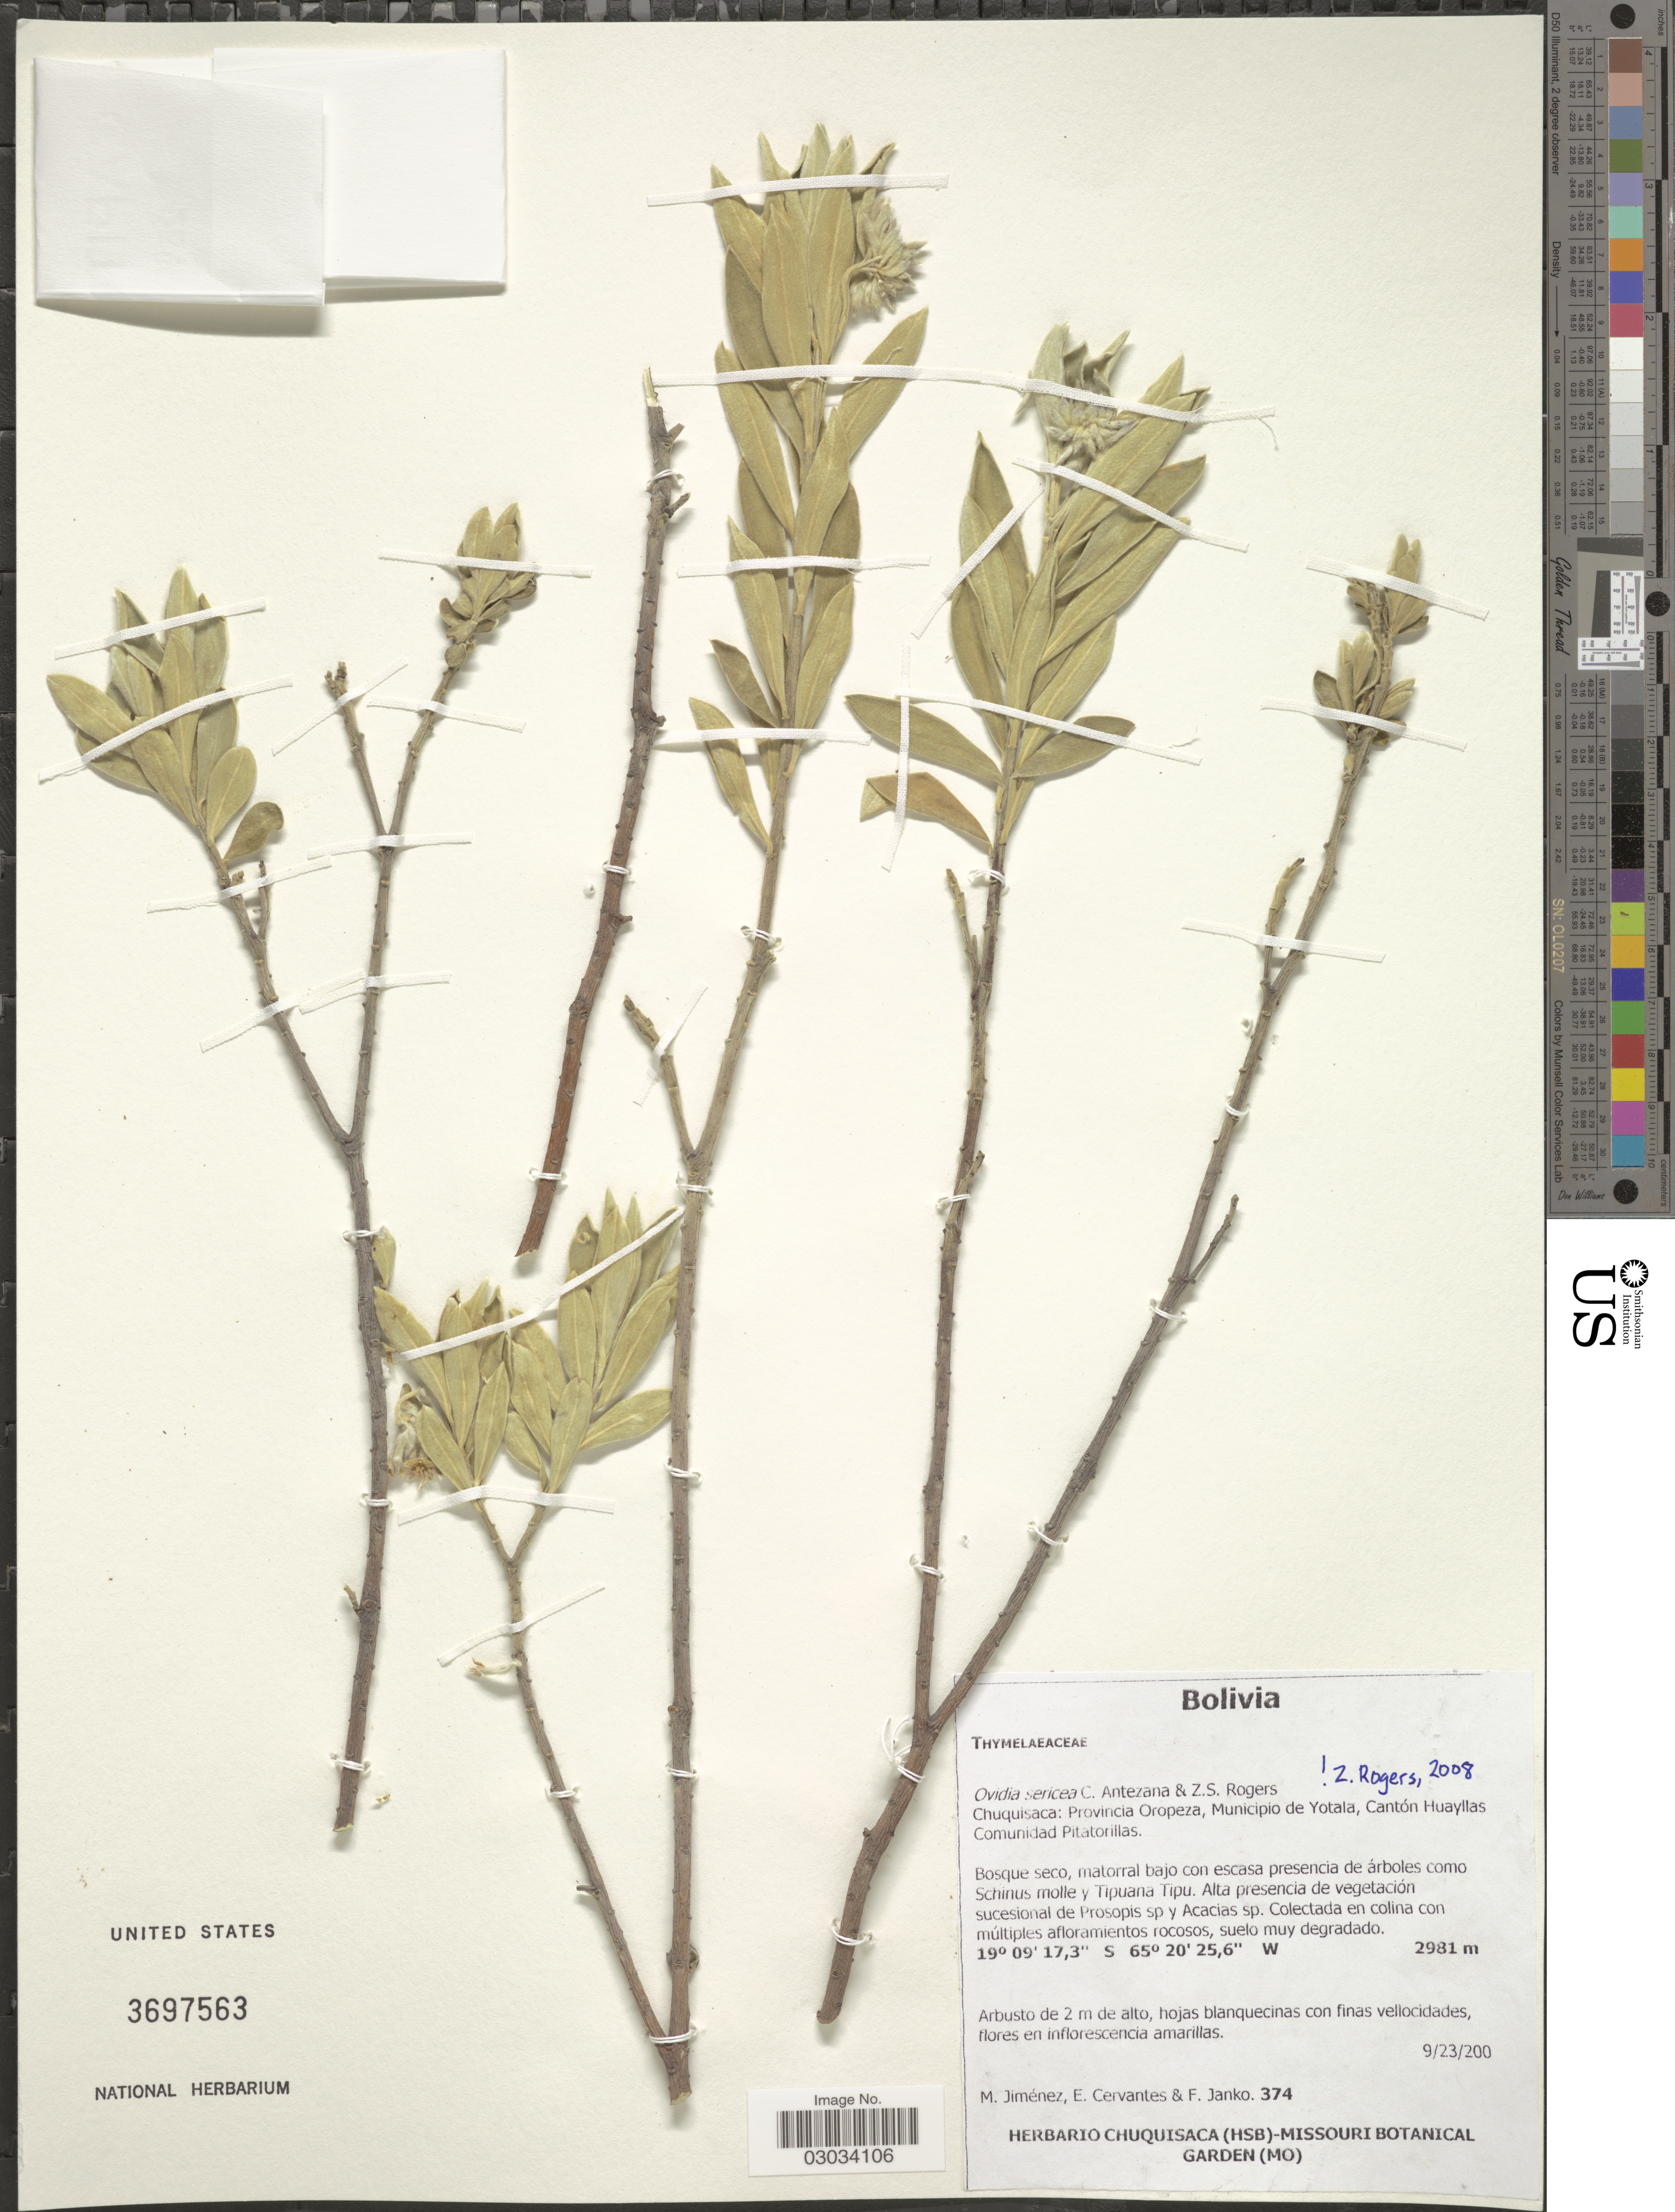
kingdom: Plantae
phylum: Tracheophyta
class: Magnoliopsida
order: Malvales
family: Thymelaeaceae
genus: Ovidia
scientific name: Ovidia sericea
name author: Antezana & Z.S. Rogers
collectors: M. Jimenez, E. Cervantes & F. Janko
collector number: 374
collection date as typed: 9/23/200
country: Bolivia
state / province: Chuquisaca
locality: Provincia Oropeza, Municipio de Yotala, Cantón Huayllas Comunidad Pitatorillas.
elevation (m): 2981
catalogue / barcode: US 3697563